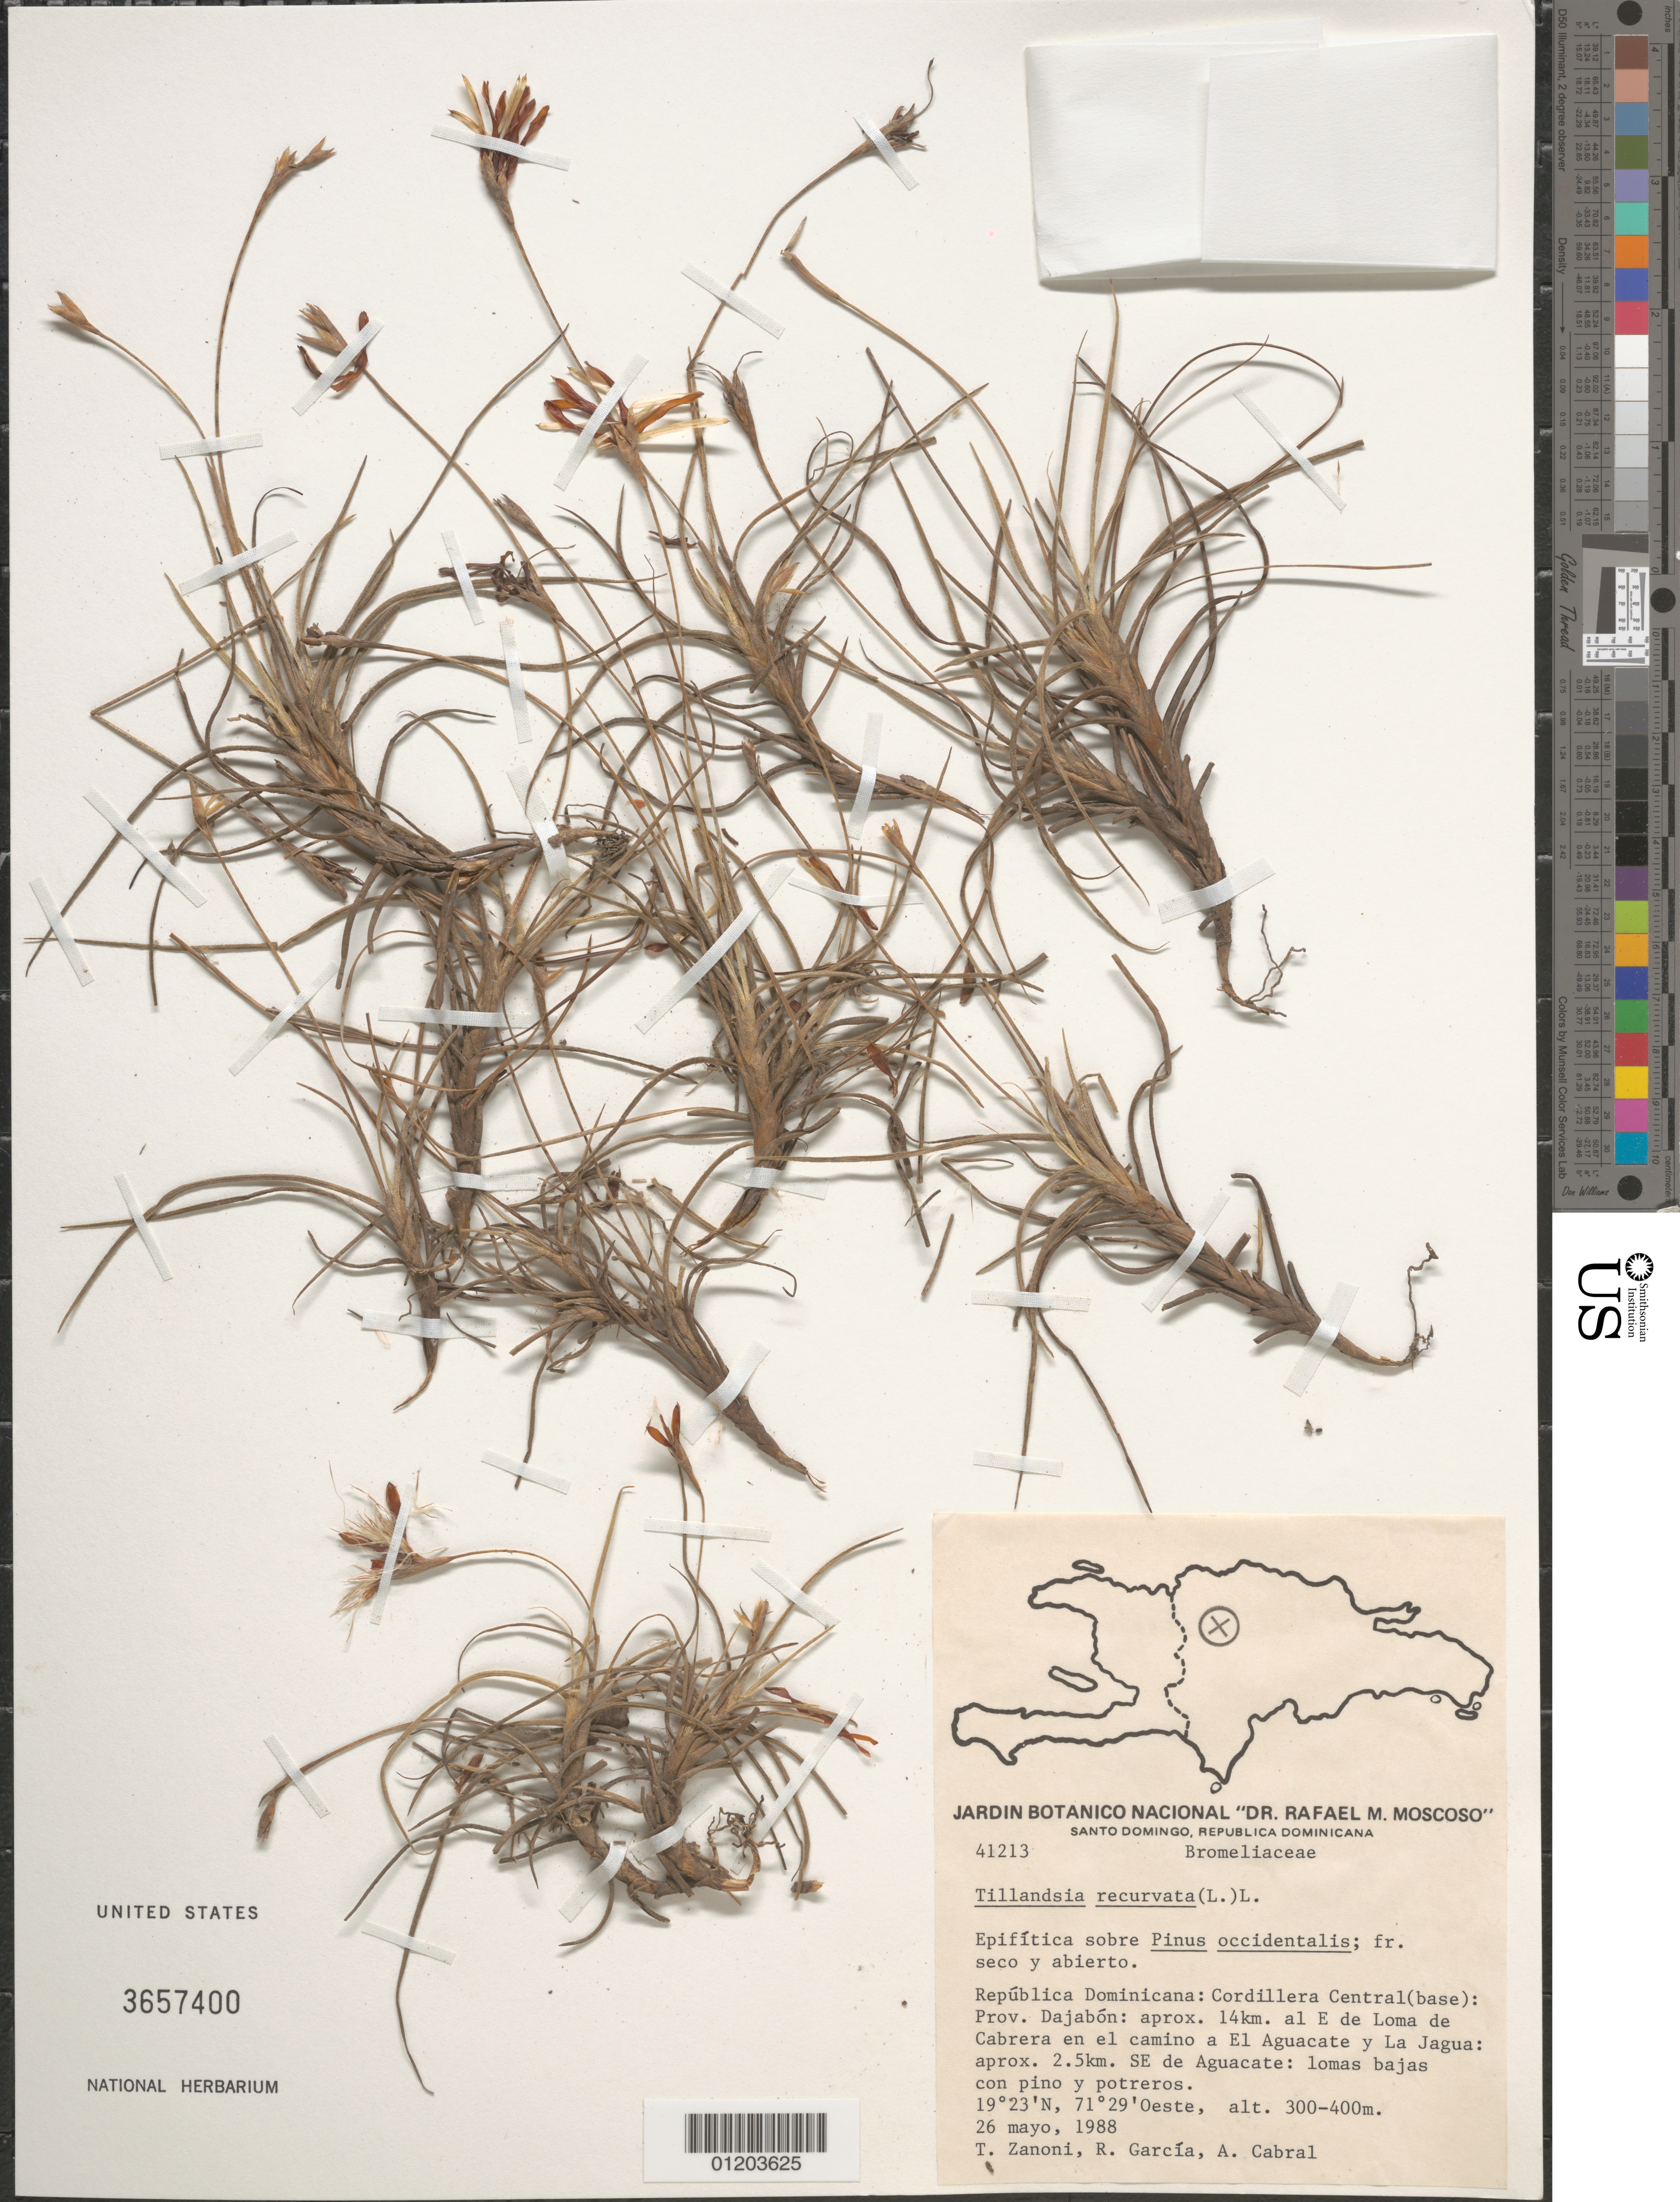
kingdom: Plantae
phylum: Tracheophyta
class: Liliopsida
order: Poales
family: Bromeliaceae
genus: Tillandsia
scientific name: Tillandsia recurvata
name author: L.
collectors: T. A. Zanoni, R. G. García & A. Cabral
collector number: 41213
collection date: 1988-05-26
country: Dominican Republic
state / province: Dajabón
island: Hispaniola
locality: Cordillera Central (base); aprox. 14 km al E de Loma de Cabrera en el camino a El Aguacate y La Jagua.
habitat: Lomas bajas con pino y potreros.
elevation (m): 300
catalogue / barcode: US 3657400